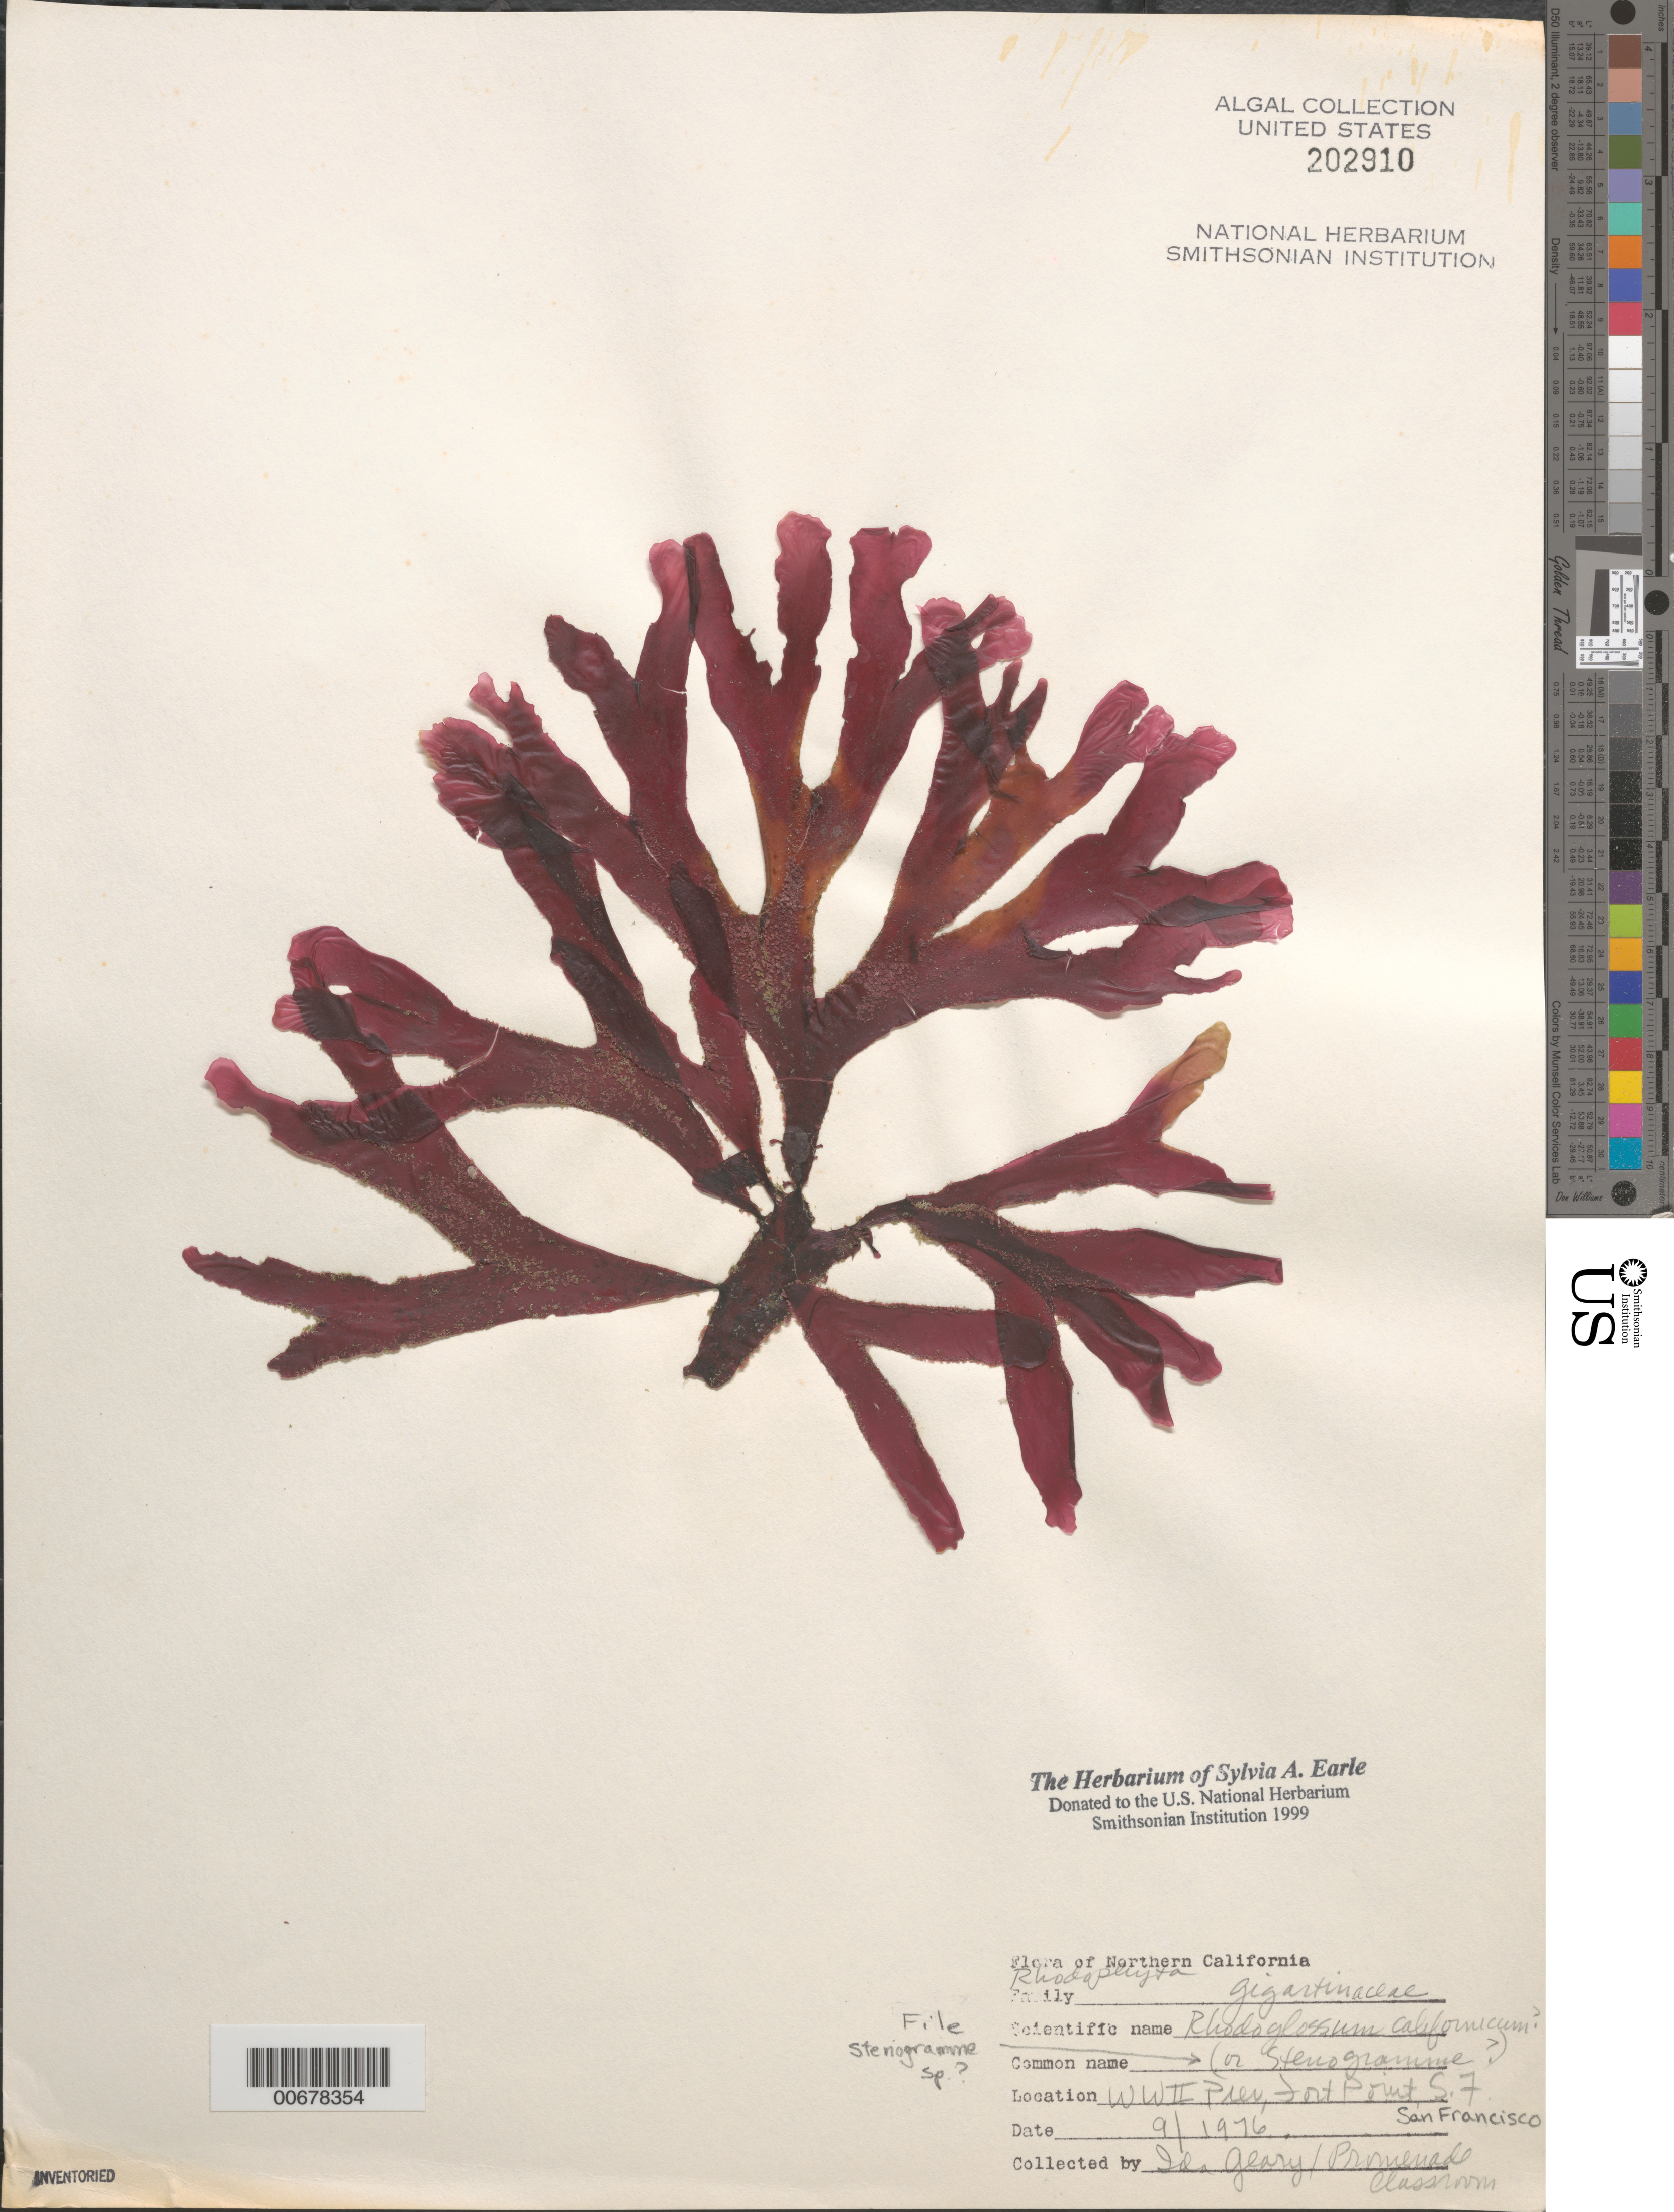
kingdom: Plantae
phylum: Rhodophyta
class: Florideophyceae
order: Gigartinales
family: Phyllophoraceae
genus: Stenogramma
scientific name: Stenogramma sp.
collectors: I. Geary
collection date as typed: Sep 1976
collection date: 1976-09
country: United States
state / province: California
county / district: San Francisco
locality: San Francisco, Fort Point, World War II Pier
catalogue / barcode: US 202910